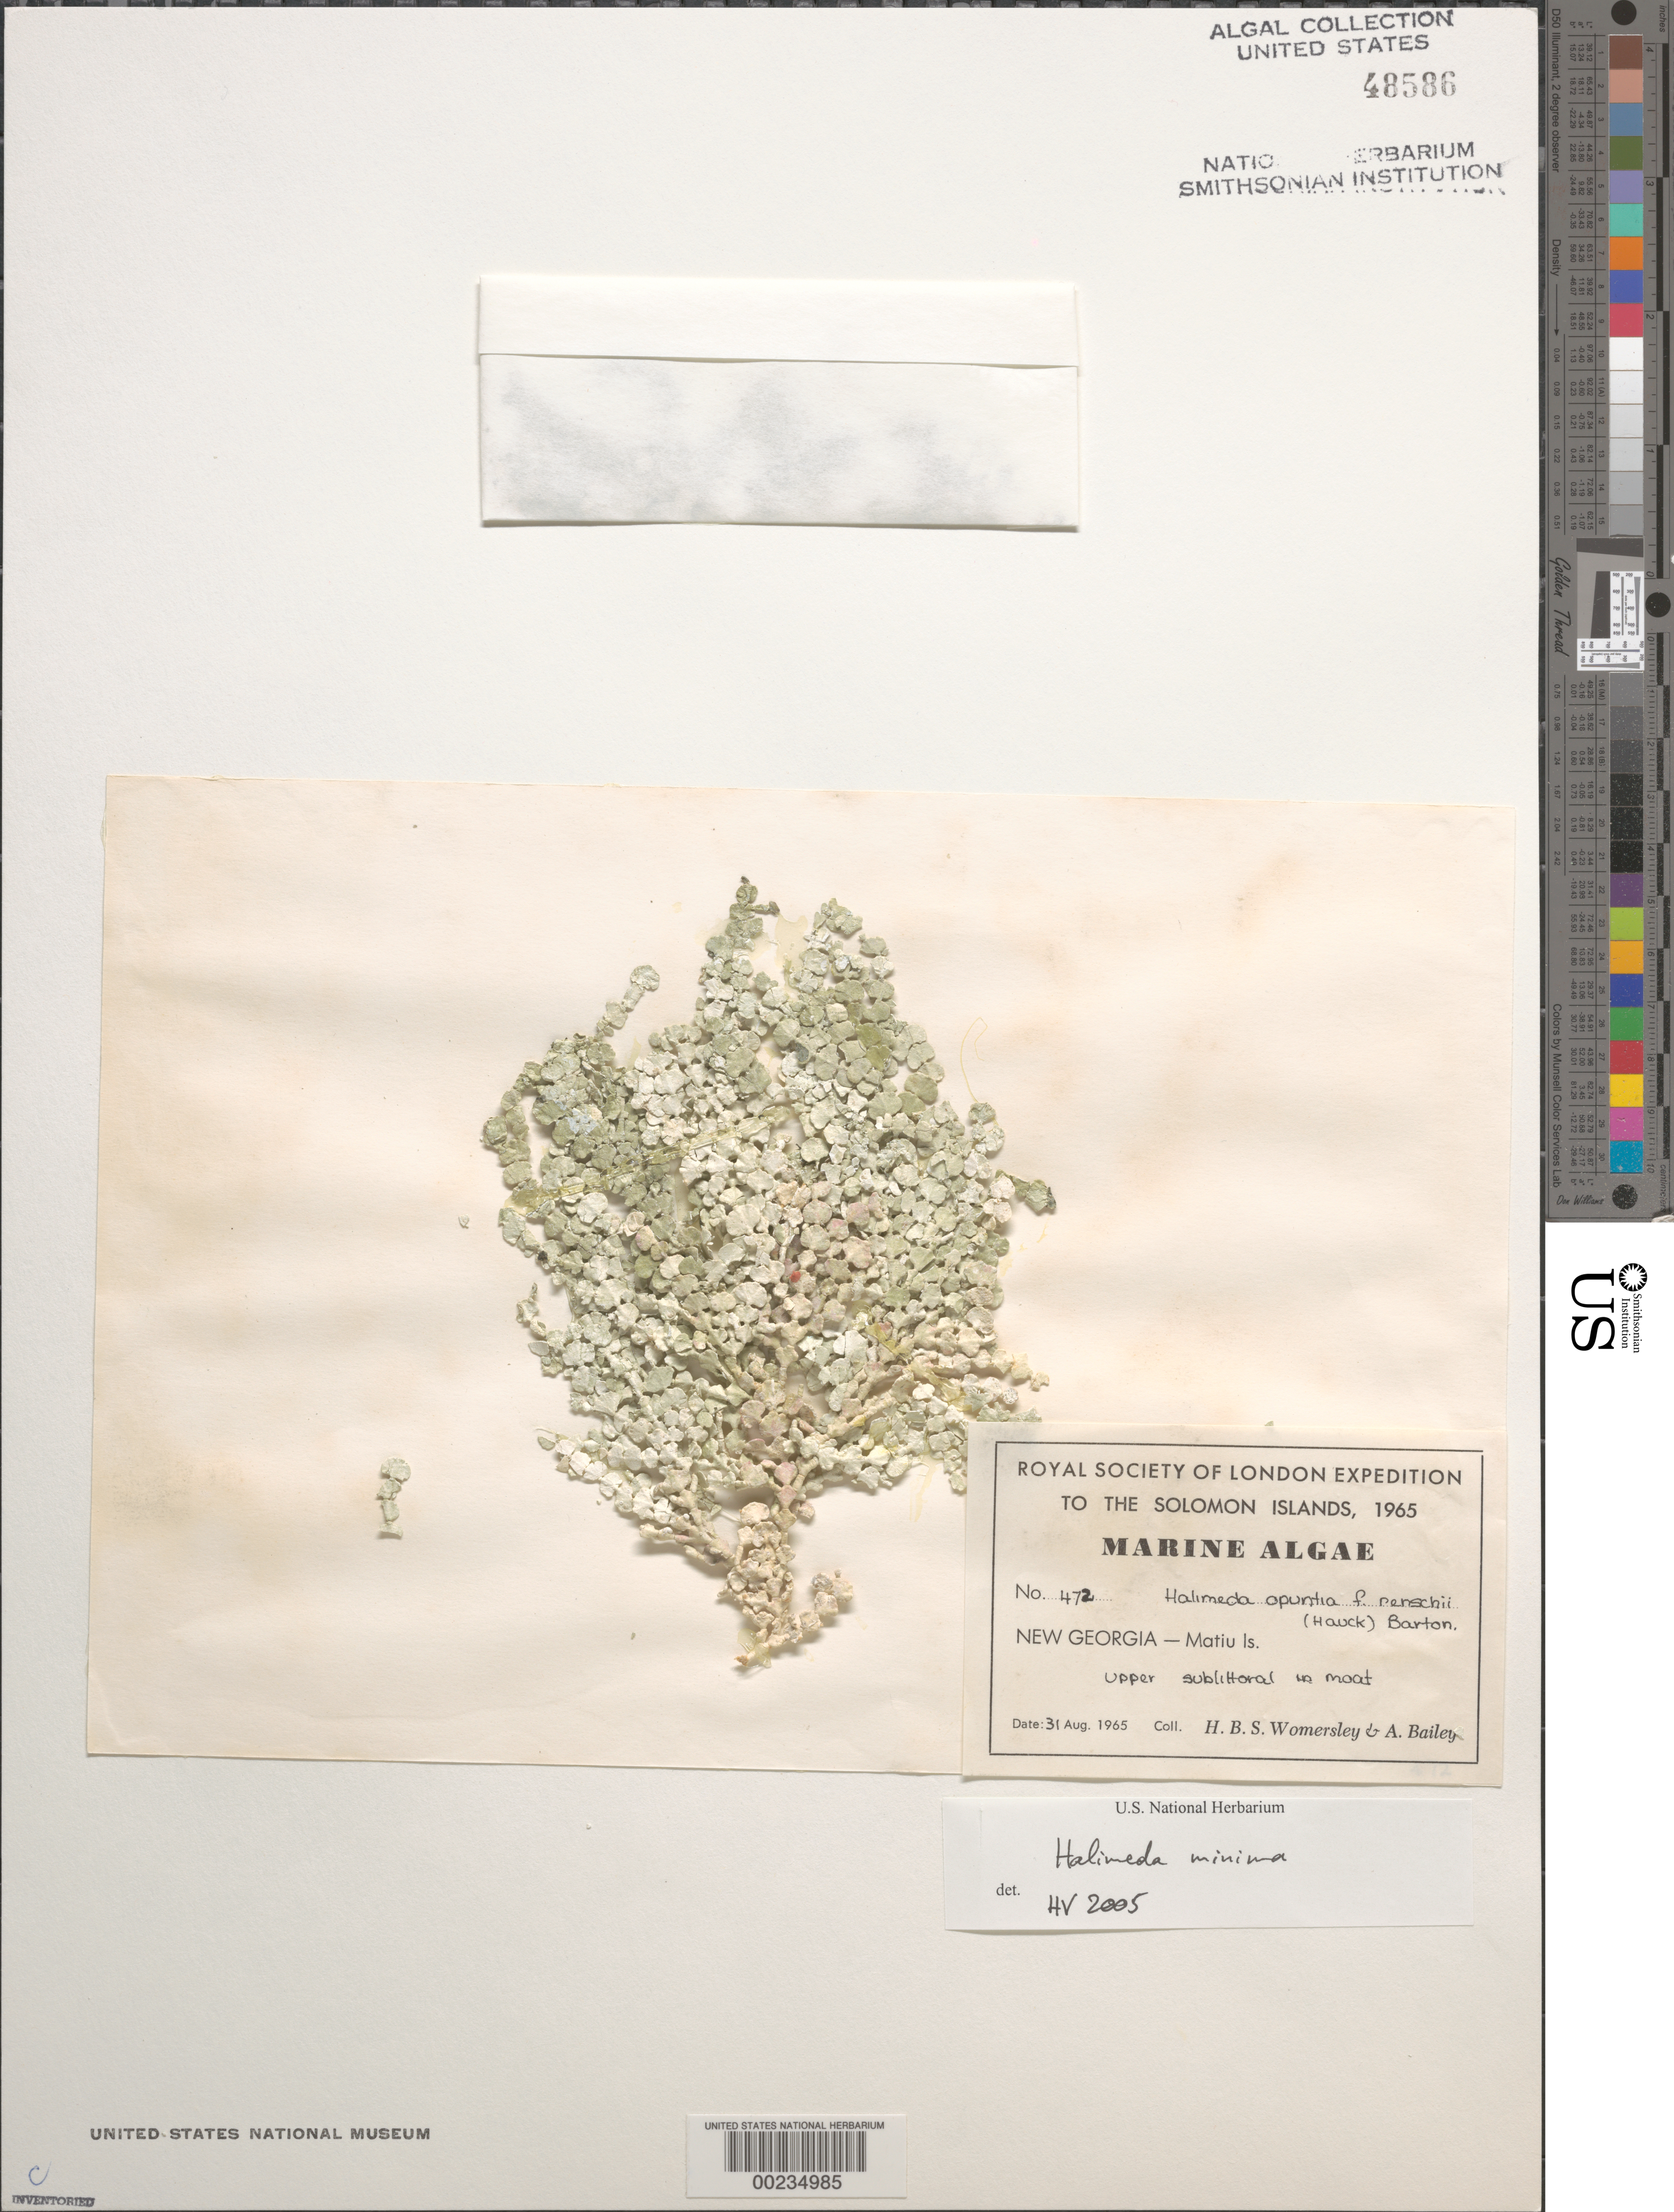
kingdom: Plantae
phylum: Chlorophyta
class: Ulvophyceae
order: Bryopsidales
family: Halimedaceae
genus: Halimeda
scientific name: Halimeda minima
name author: (W.R. Taylor) Hillis-Colinvaux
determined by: Verbruggen, H.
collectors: H. B. S. Womersley & A. Bailey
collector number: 472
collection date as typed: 31 Aug 1965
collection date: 1965-08-31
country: Solomon Islands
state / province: Western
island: Matiu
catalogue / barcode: US 48586